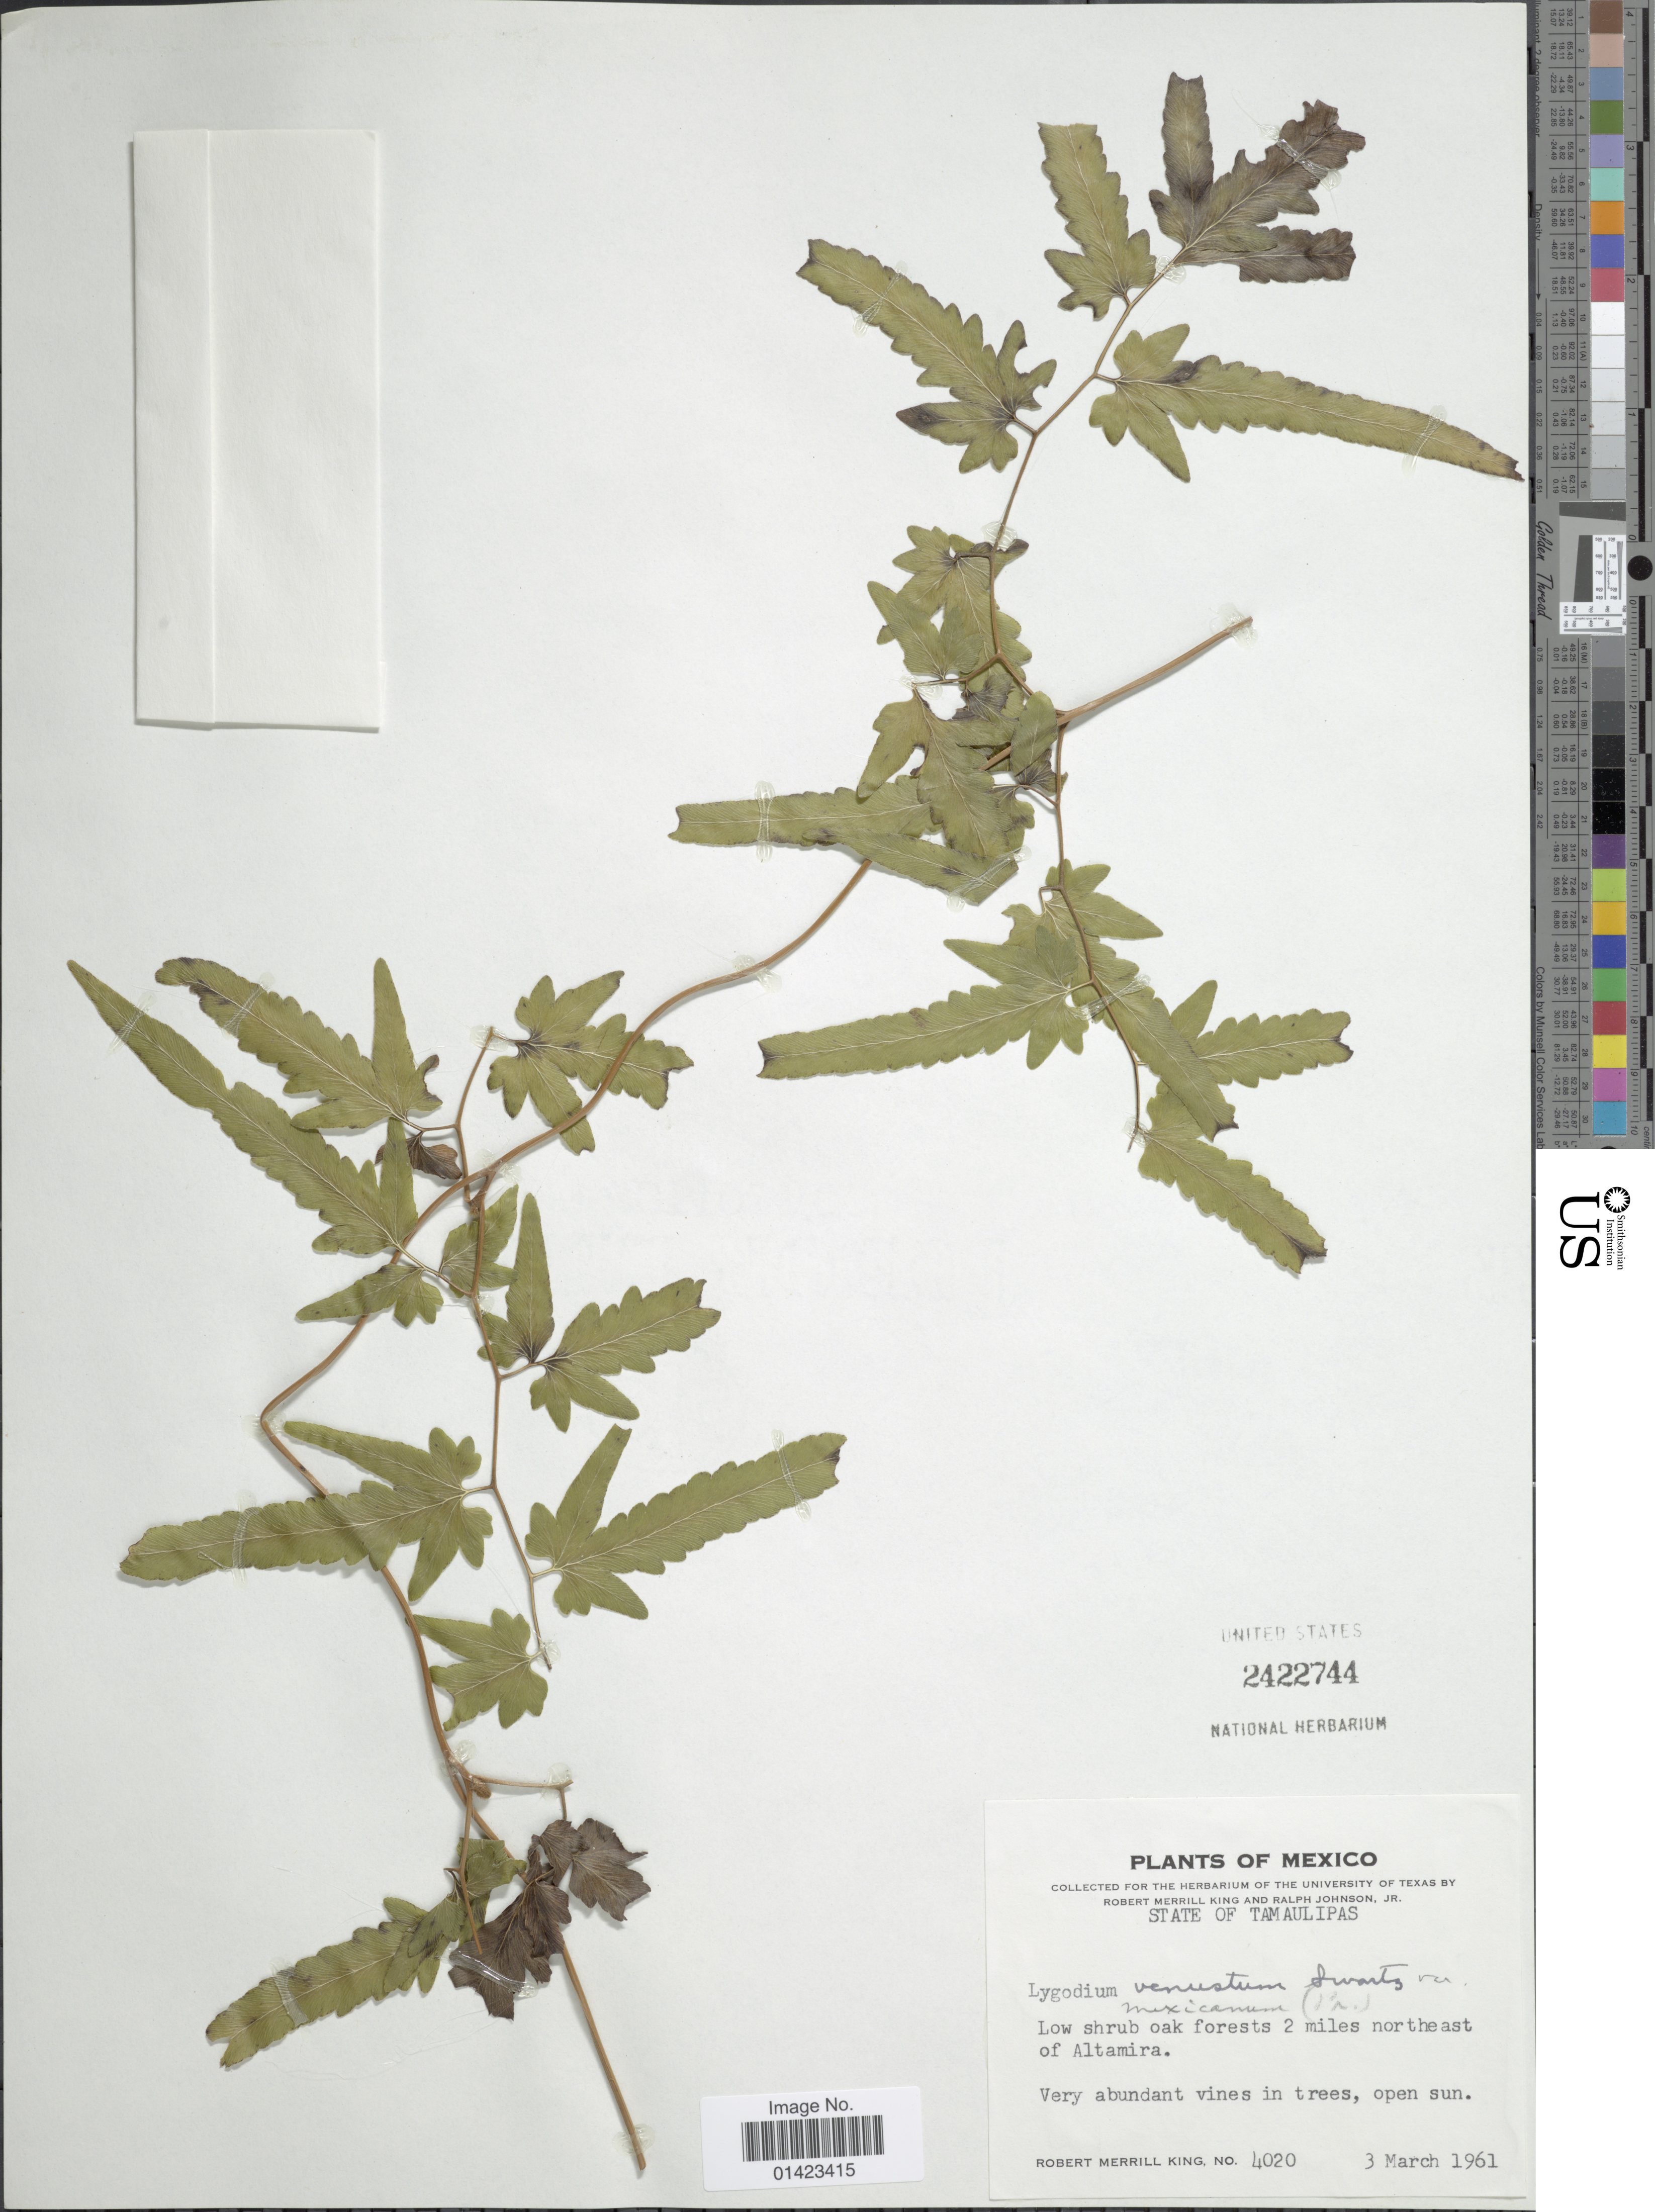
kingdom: Plantae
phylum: Tracheophyta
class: Polypodiopsida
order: Schizaeales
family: Lygodiaceae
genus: Lygodium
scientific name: Lygodium venustum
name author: Sw.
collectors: R. M. King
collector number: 4020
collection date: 1961-03-03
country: Mexico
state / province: Tamaulipas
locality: State of Tamaulipas, Low shrub oak forests 2miles northeast of Altamira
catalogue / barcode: US 2422744